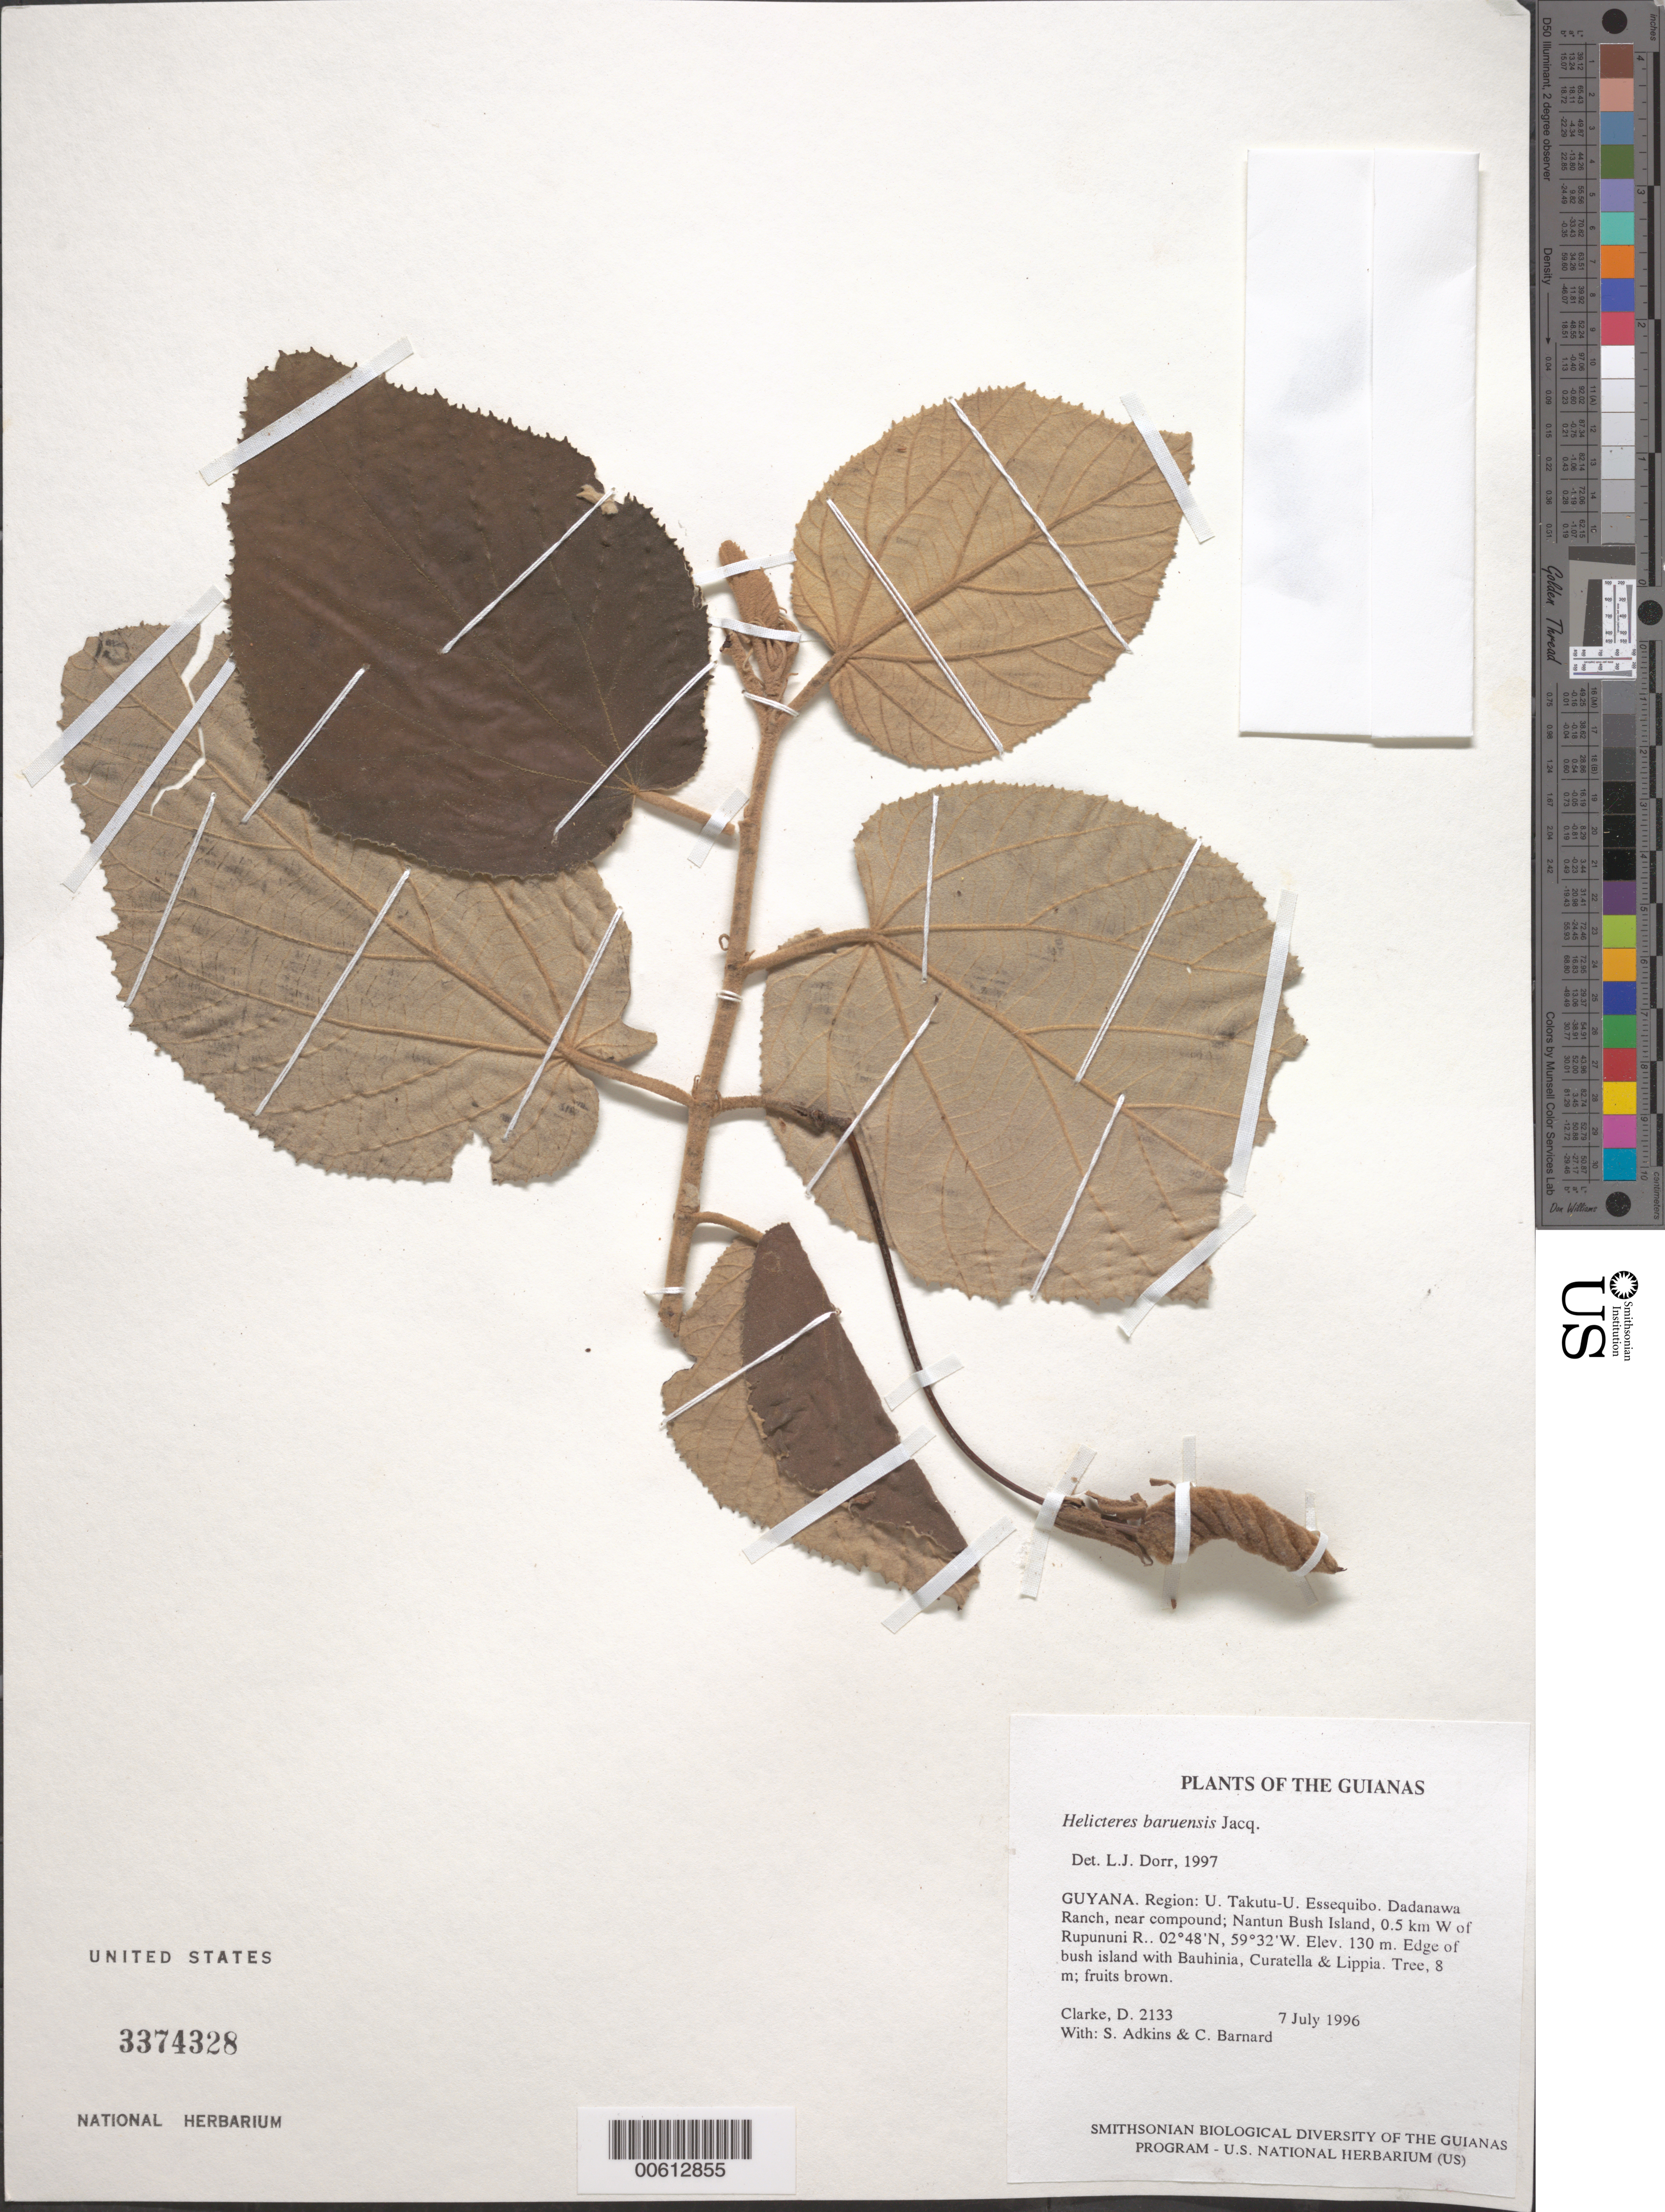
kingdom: Plantae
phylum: Tracheophyta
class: Magnoliopsida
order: Malvales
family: Malvaceae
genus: Helicteres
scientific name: Helicteres baruensis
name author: Jacq.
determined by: Dorr, L. J., (BOT), Smithsonian Institution - National Museum of Natural History (UNITED STATES)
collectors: H. D. Clarke, S. Adkins & C. Bernard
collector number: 2133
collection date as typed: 7 July 1996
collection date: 1996-07-07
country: Guyana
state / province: U. Takutu-U. Essequibo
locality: Dadanawa Ranch, near compound; Nantun Bush Island, 0.5 km W of Rupununi R.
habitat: Edge of bush island with Bauhinia, Curatella & Lippia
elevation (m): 130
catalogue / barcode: US 3374328